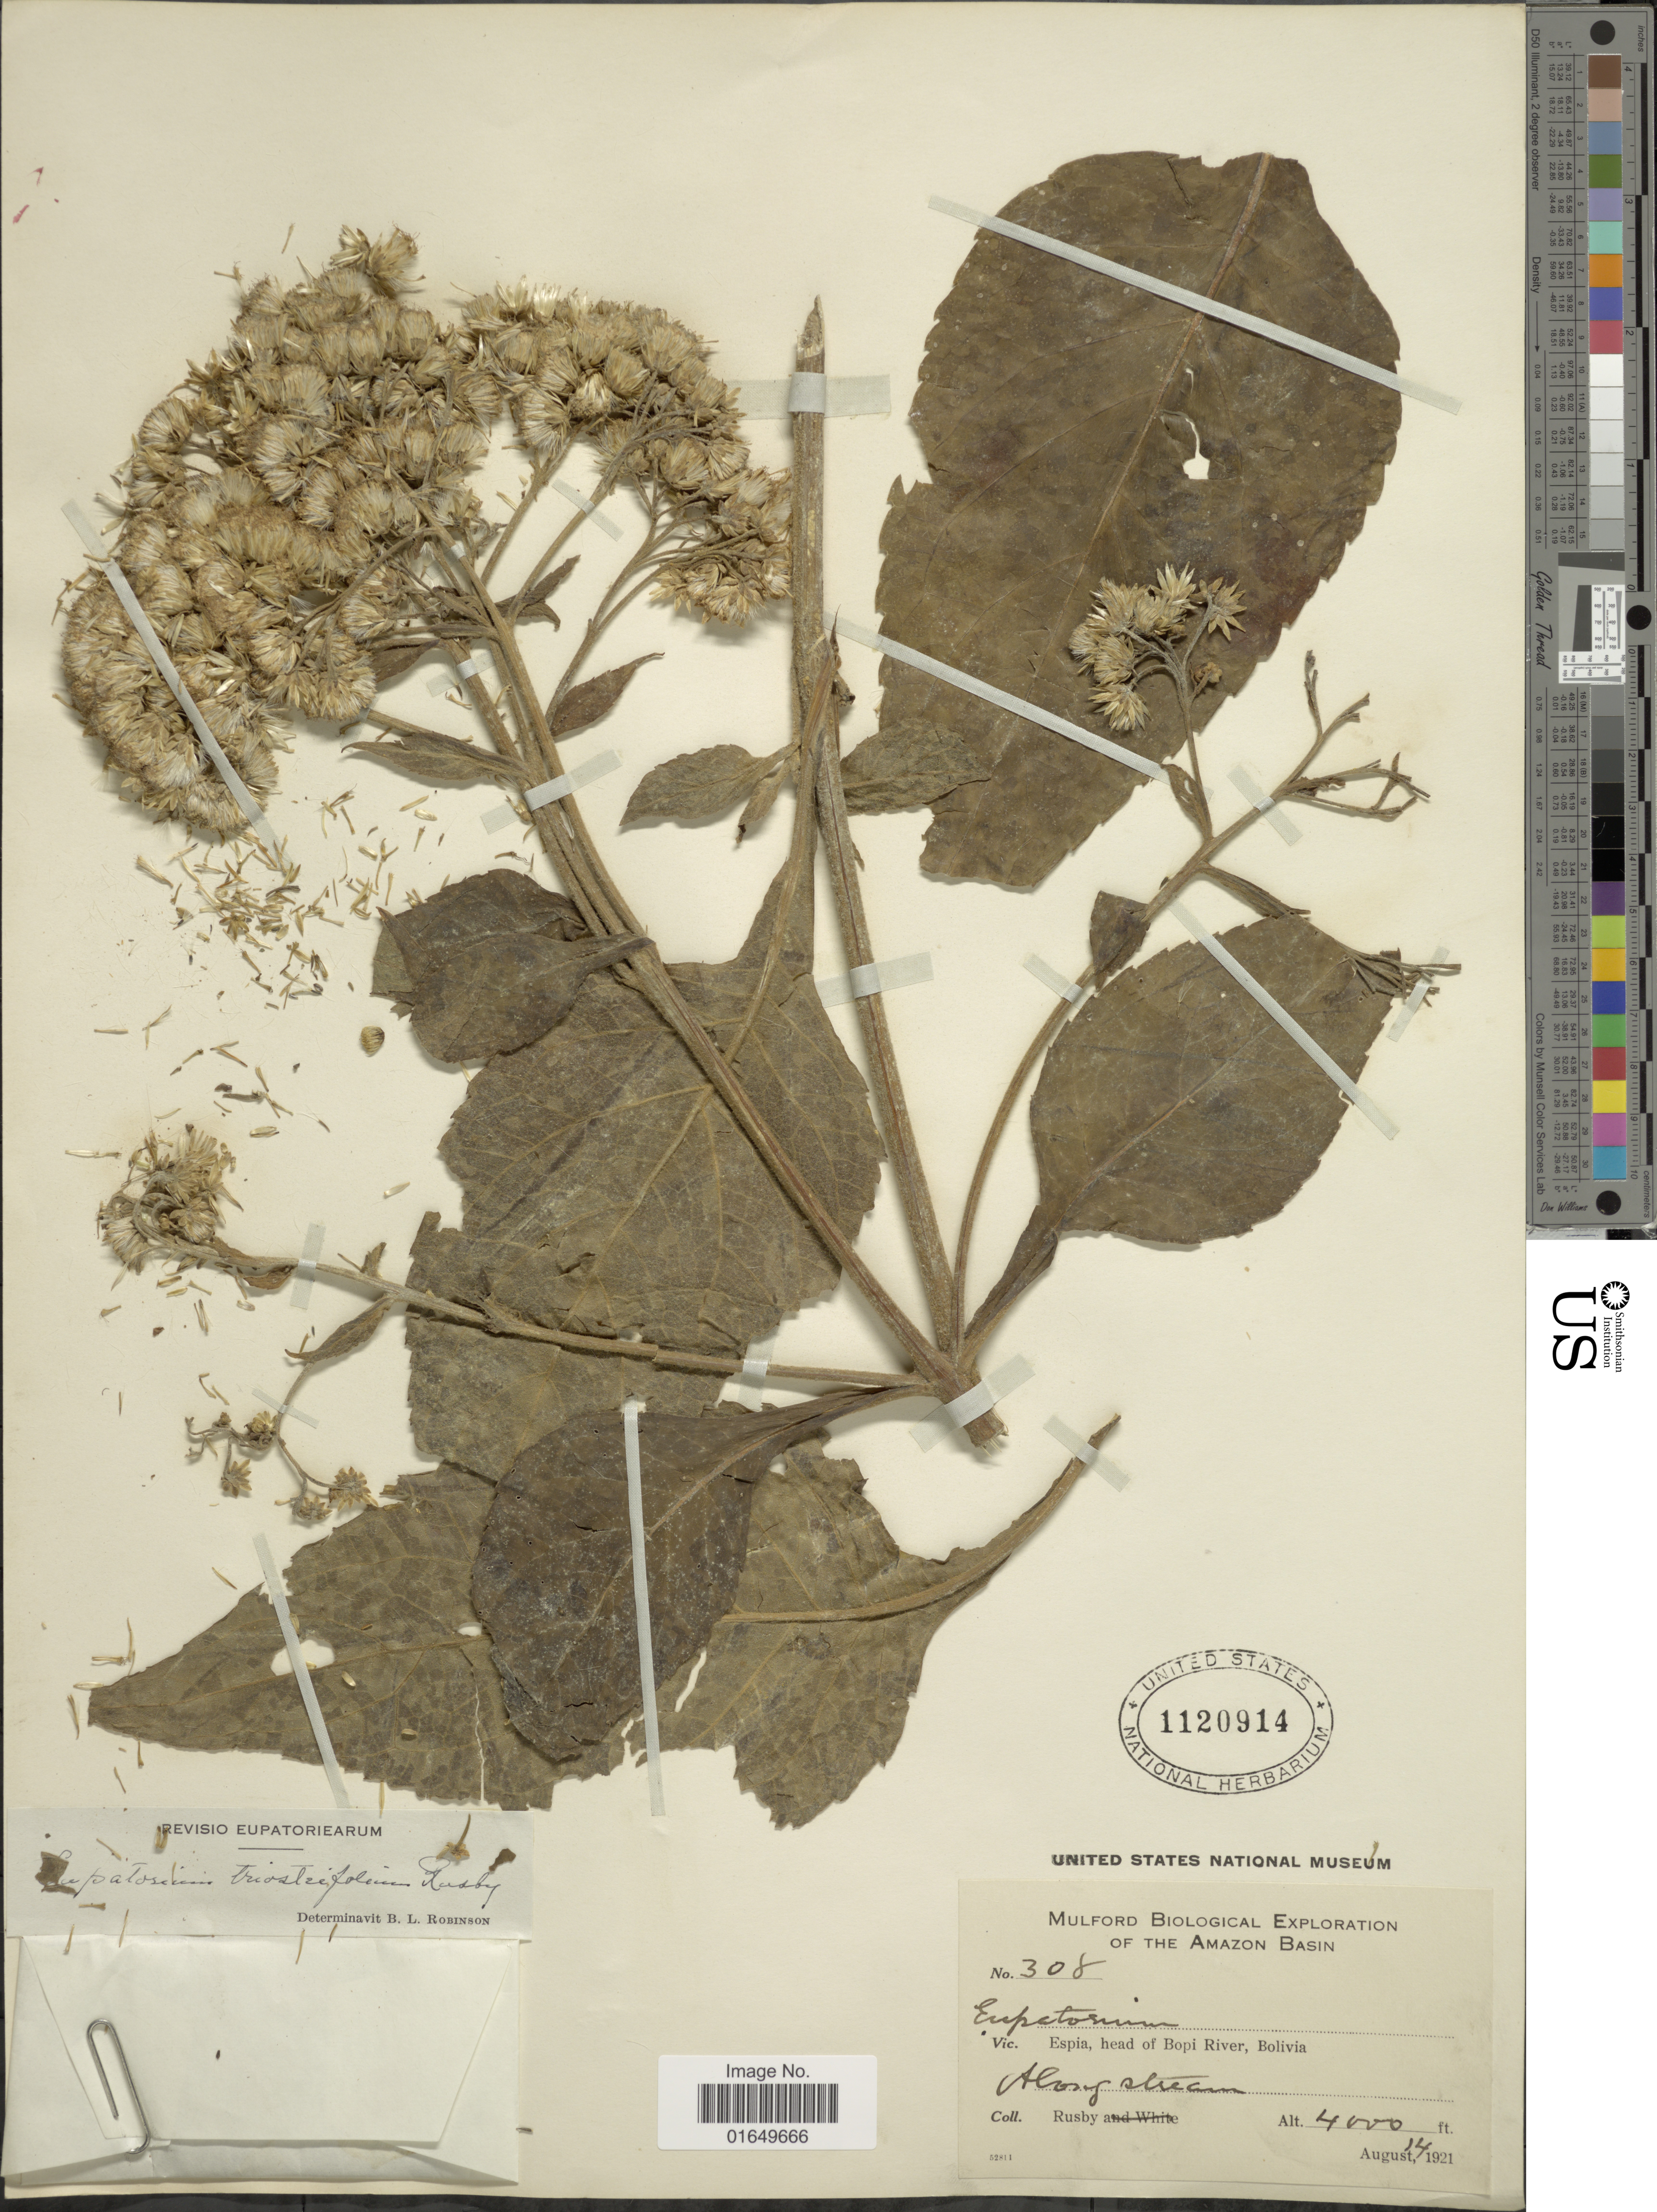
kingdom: Plantae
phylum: Tracheophyta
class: Magnoliopsida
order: Asterales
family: Asteraceae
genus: Ayapanopsis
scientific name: Ayapanopsis triosteifolia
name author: (Rusby) R.M. King & H. Rob.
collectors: H. H. Rusby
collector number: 308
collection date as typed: August 14, 1921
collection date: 1921-08-14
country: Bolivia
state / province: La Paz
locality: Espia, head of Bopi River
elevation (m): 1219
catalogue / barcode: US 1120914